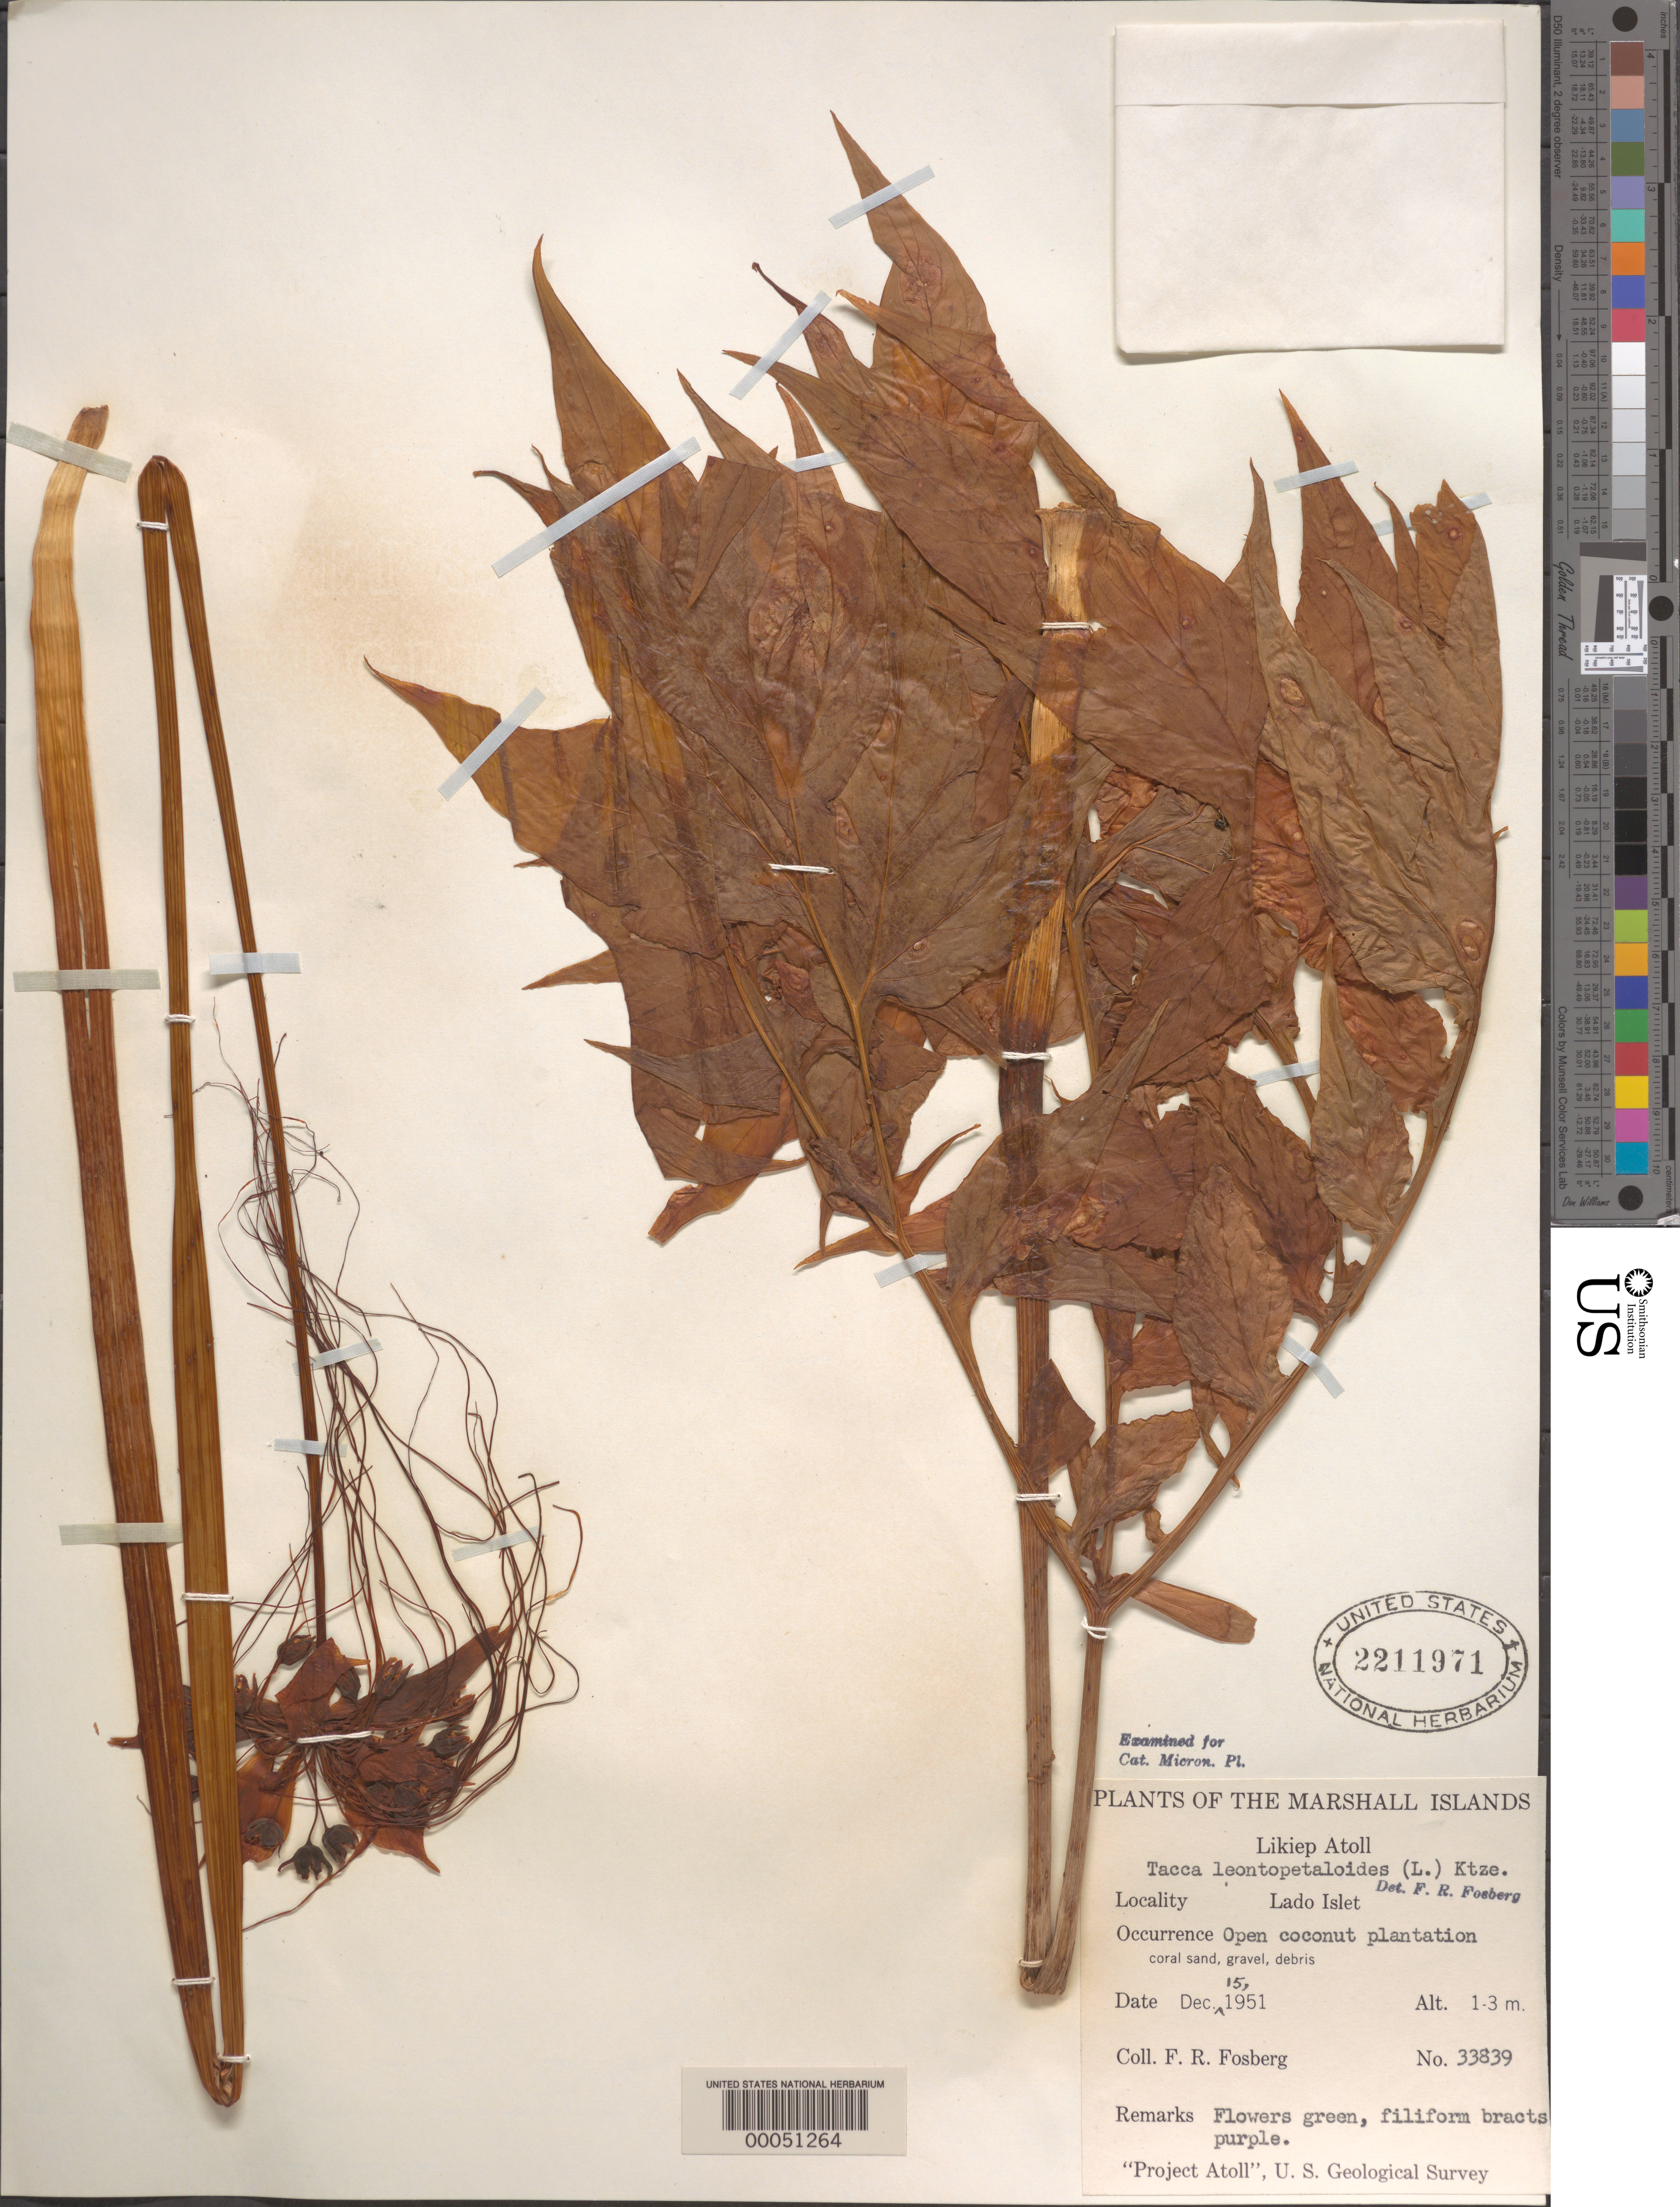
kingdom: Plantae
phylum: Tracheophyta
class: Liliopsida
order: Dioscoreales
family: Dioscoreaceae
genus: Tacca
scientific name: Tacca leontopetaloides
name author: (L.) Kuntze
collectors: F. R. Fosberg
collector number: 33839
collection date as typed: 15 Dec 1951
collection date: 1951-12-15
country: Marshall Islands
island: Likiep Atoll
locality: Lado Islet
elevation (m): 1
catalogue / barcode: US 2211971